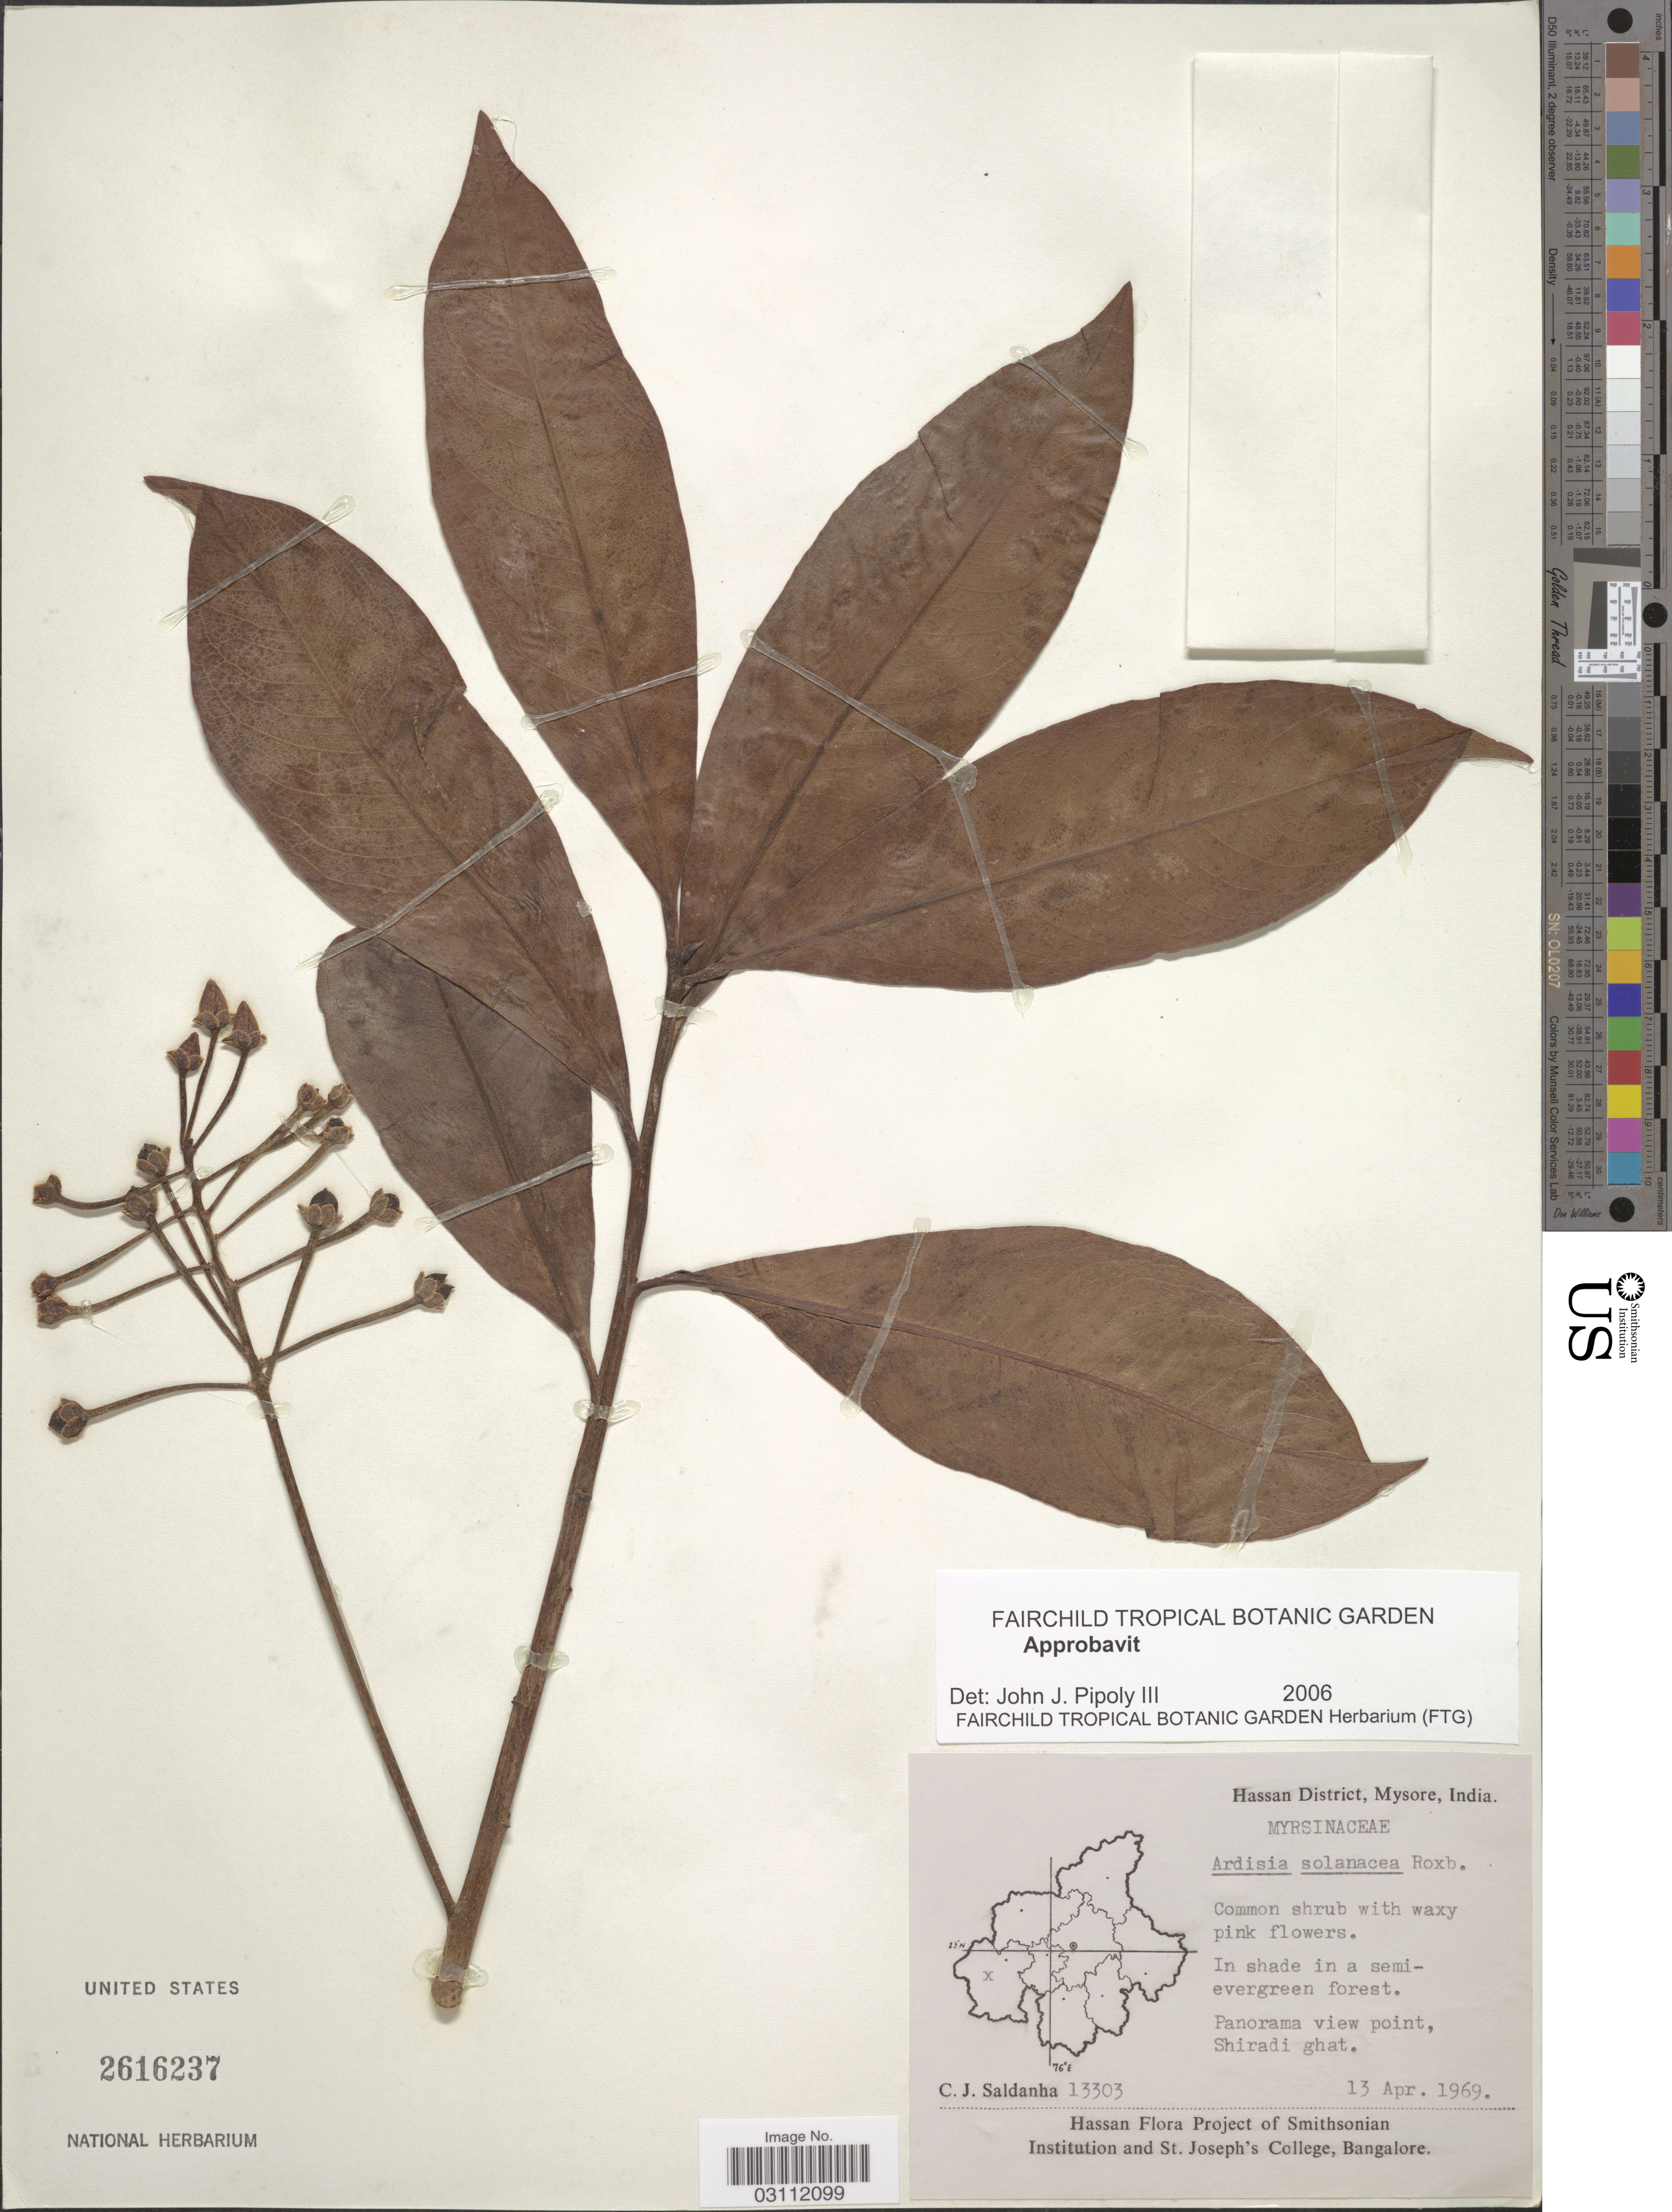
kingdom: Plantae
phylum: Tracheophyta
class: Magnoliopsida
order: Ericales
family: Primulaceae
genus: Ardisia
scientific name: Ardisia solanacea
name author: Roxb.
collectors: C. J. Saldanha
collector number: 13303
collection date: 1969-04-13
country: India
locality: Hassan District, Mysore, India, Panorama view point, Shiradi ghat.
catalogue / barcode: US 2616237